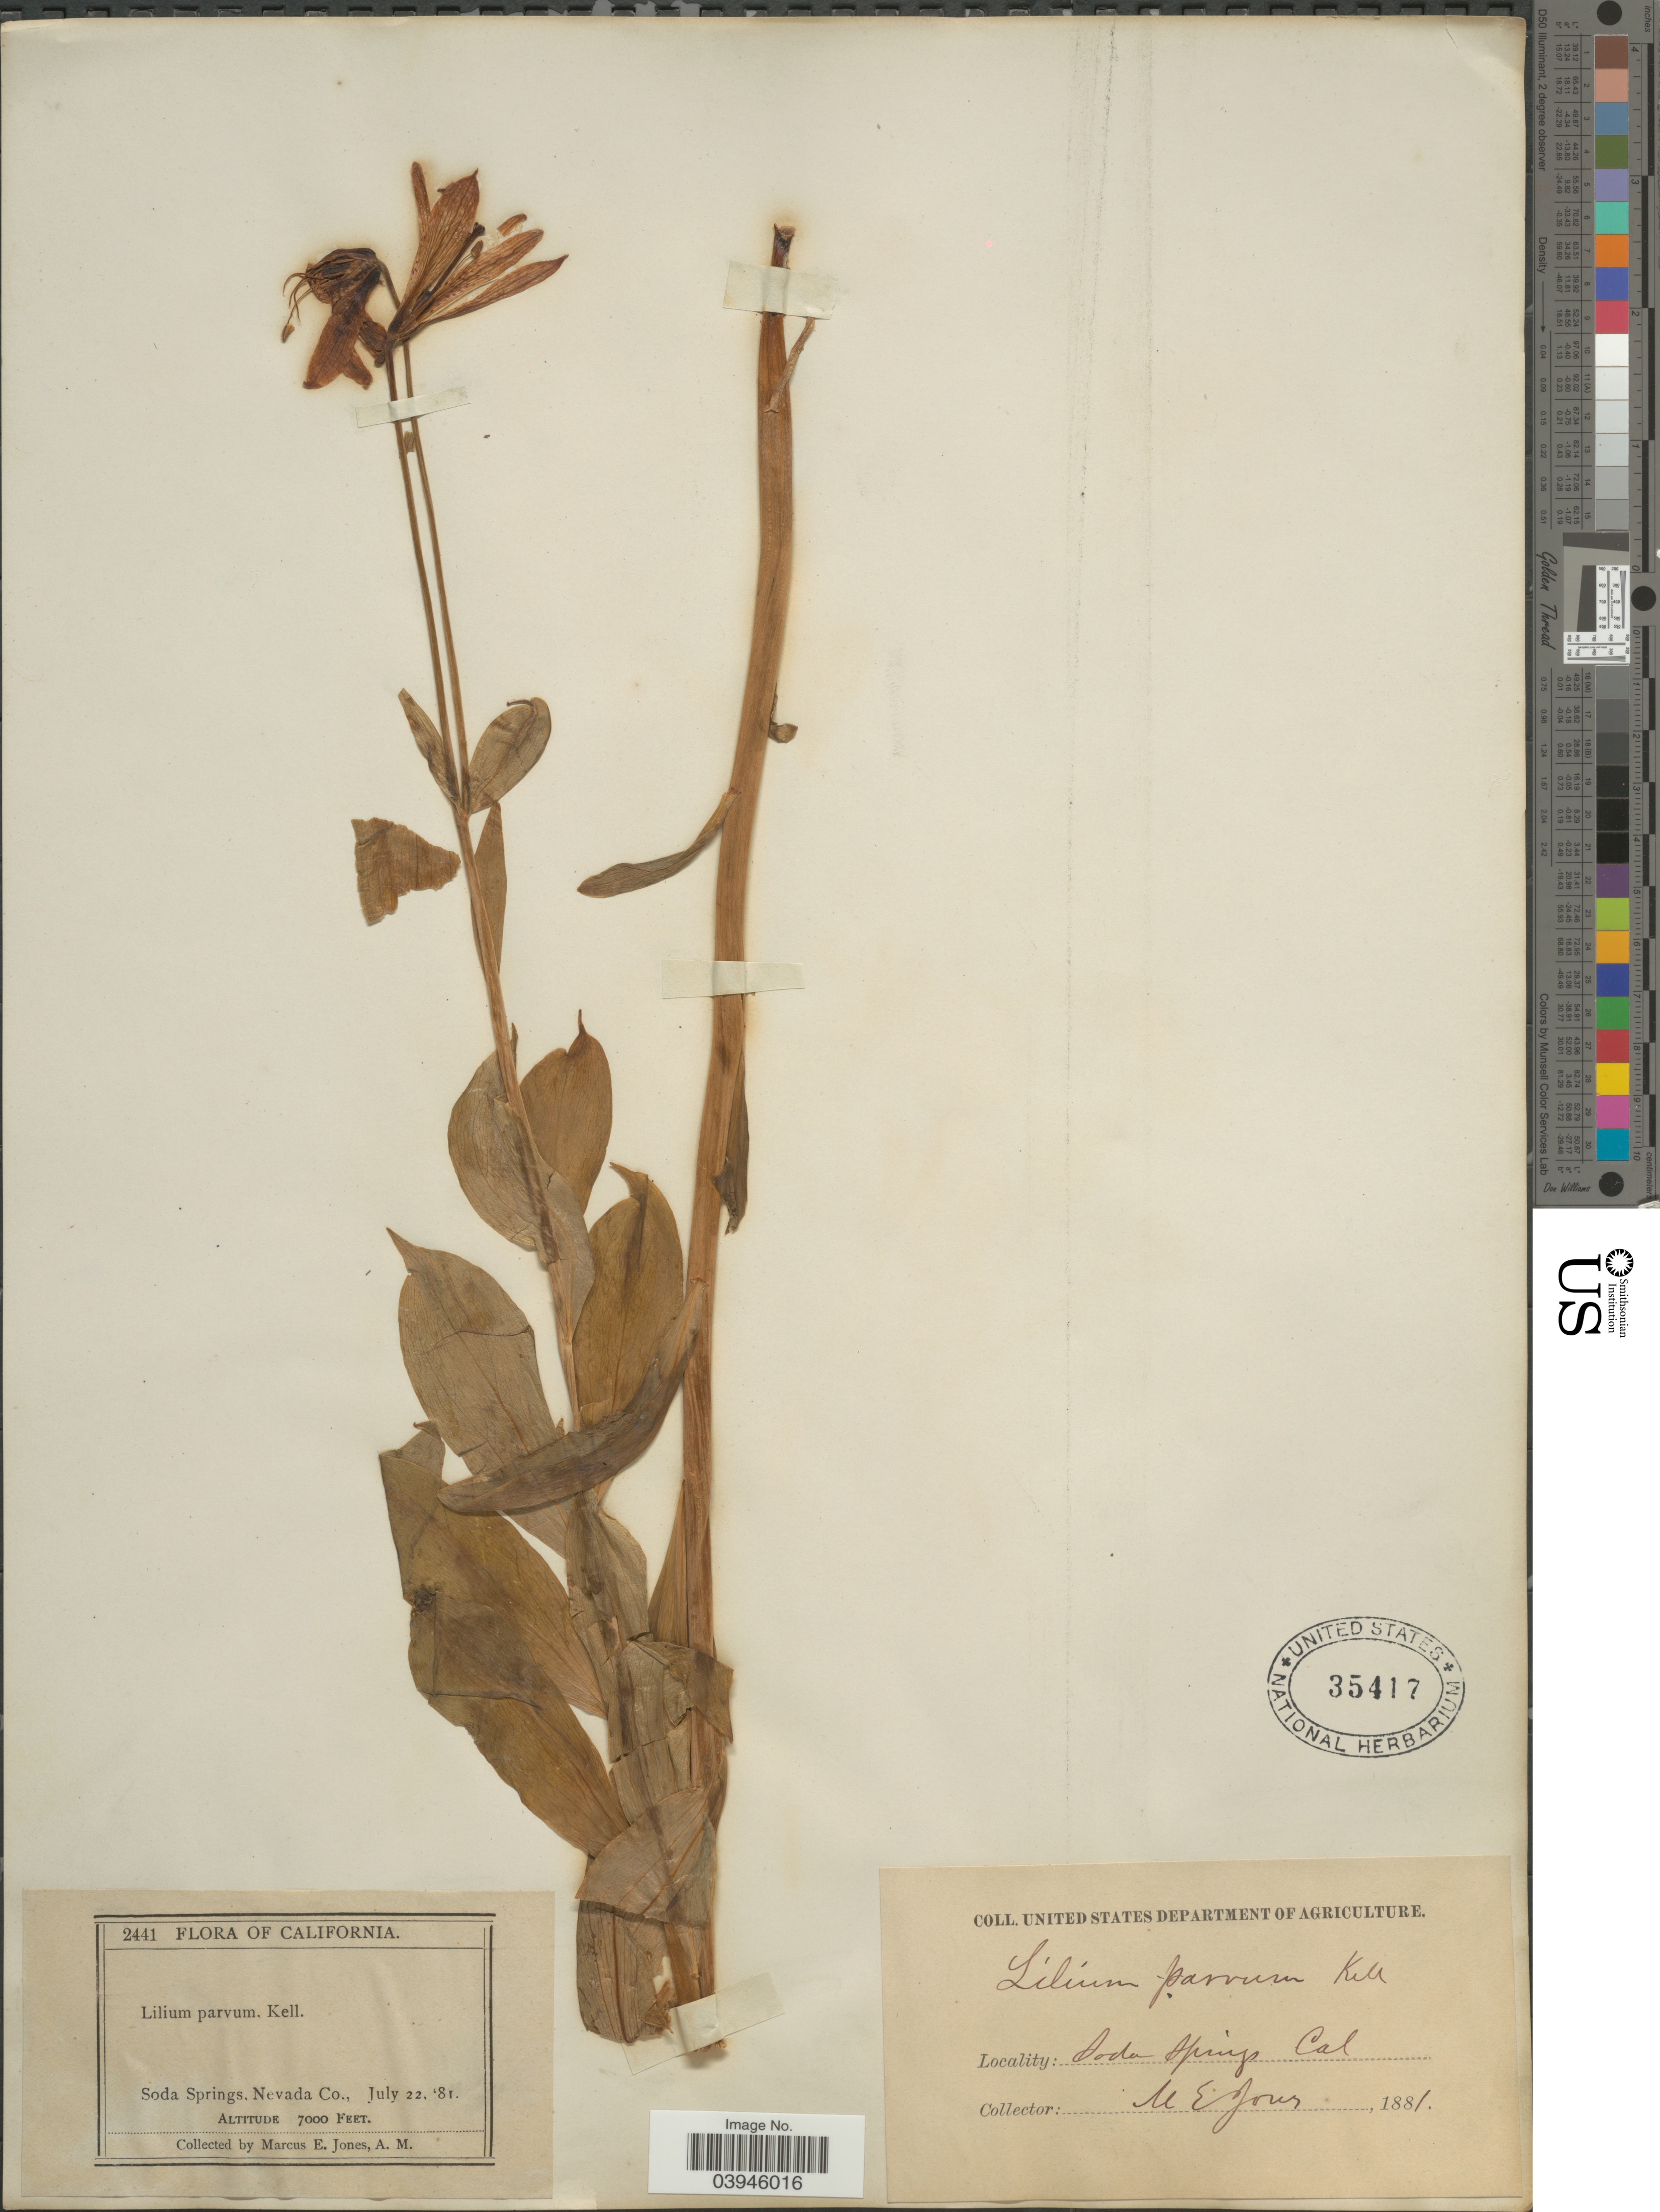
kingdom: Plantae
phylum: Tracheophyta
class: Liliopsida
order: Liliales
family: Liliaceae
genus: Lilium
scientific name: Lilium parvum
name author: Kellogg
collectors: M. E. Jones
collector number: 2441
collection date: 1881-07-22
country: United States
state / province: California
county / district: Nevada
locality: Soda Springs, Nevada Co.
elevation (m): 2134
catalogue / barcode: US 35417